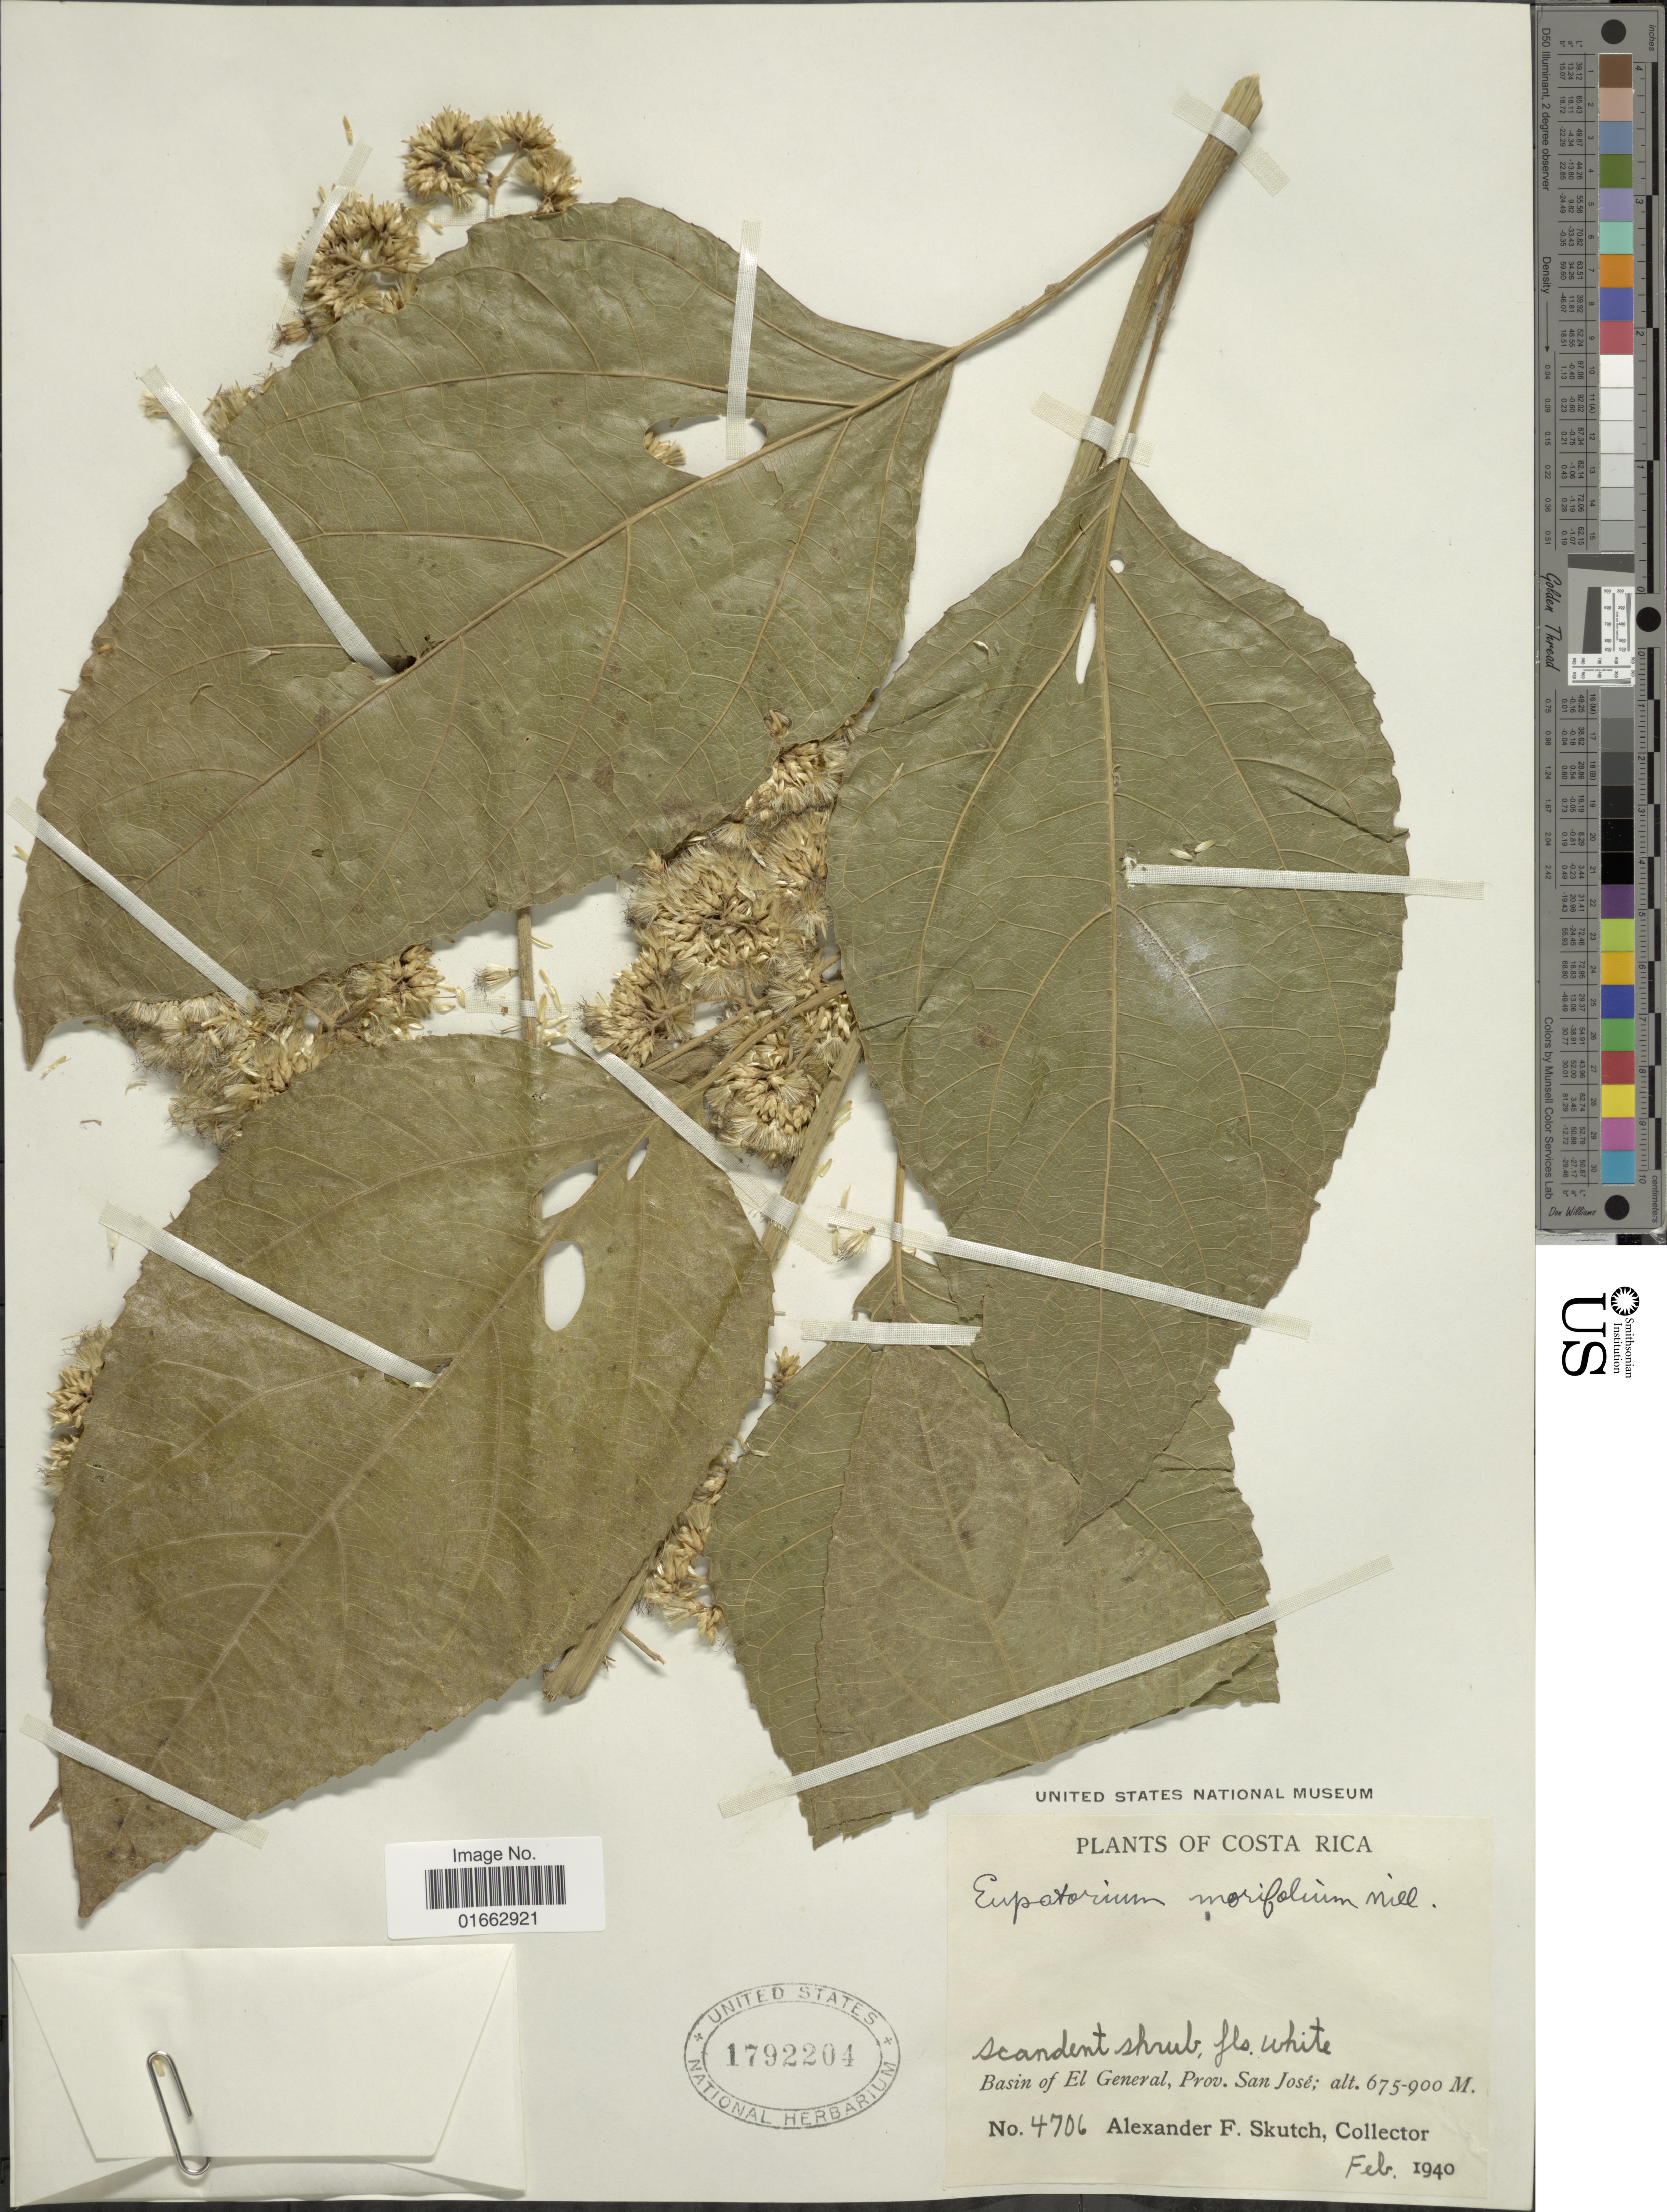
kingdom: Plantae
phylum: Tracheophyta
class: Magnoliopsida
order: Asterales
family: Asteraceae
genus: Critonia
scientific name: Critonia morifolia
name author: (Mill.) R.M. King & H. Rob.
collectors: A. F. Skutch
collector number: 4706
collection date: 1940-02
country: Costa Rica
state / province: San José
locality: Basin of El General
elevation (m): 675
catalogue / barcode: US 1792204